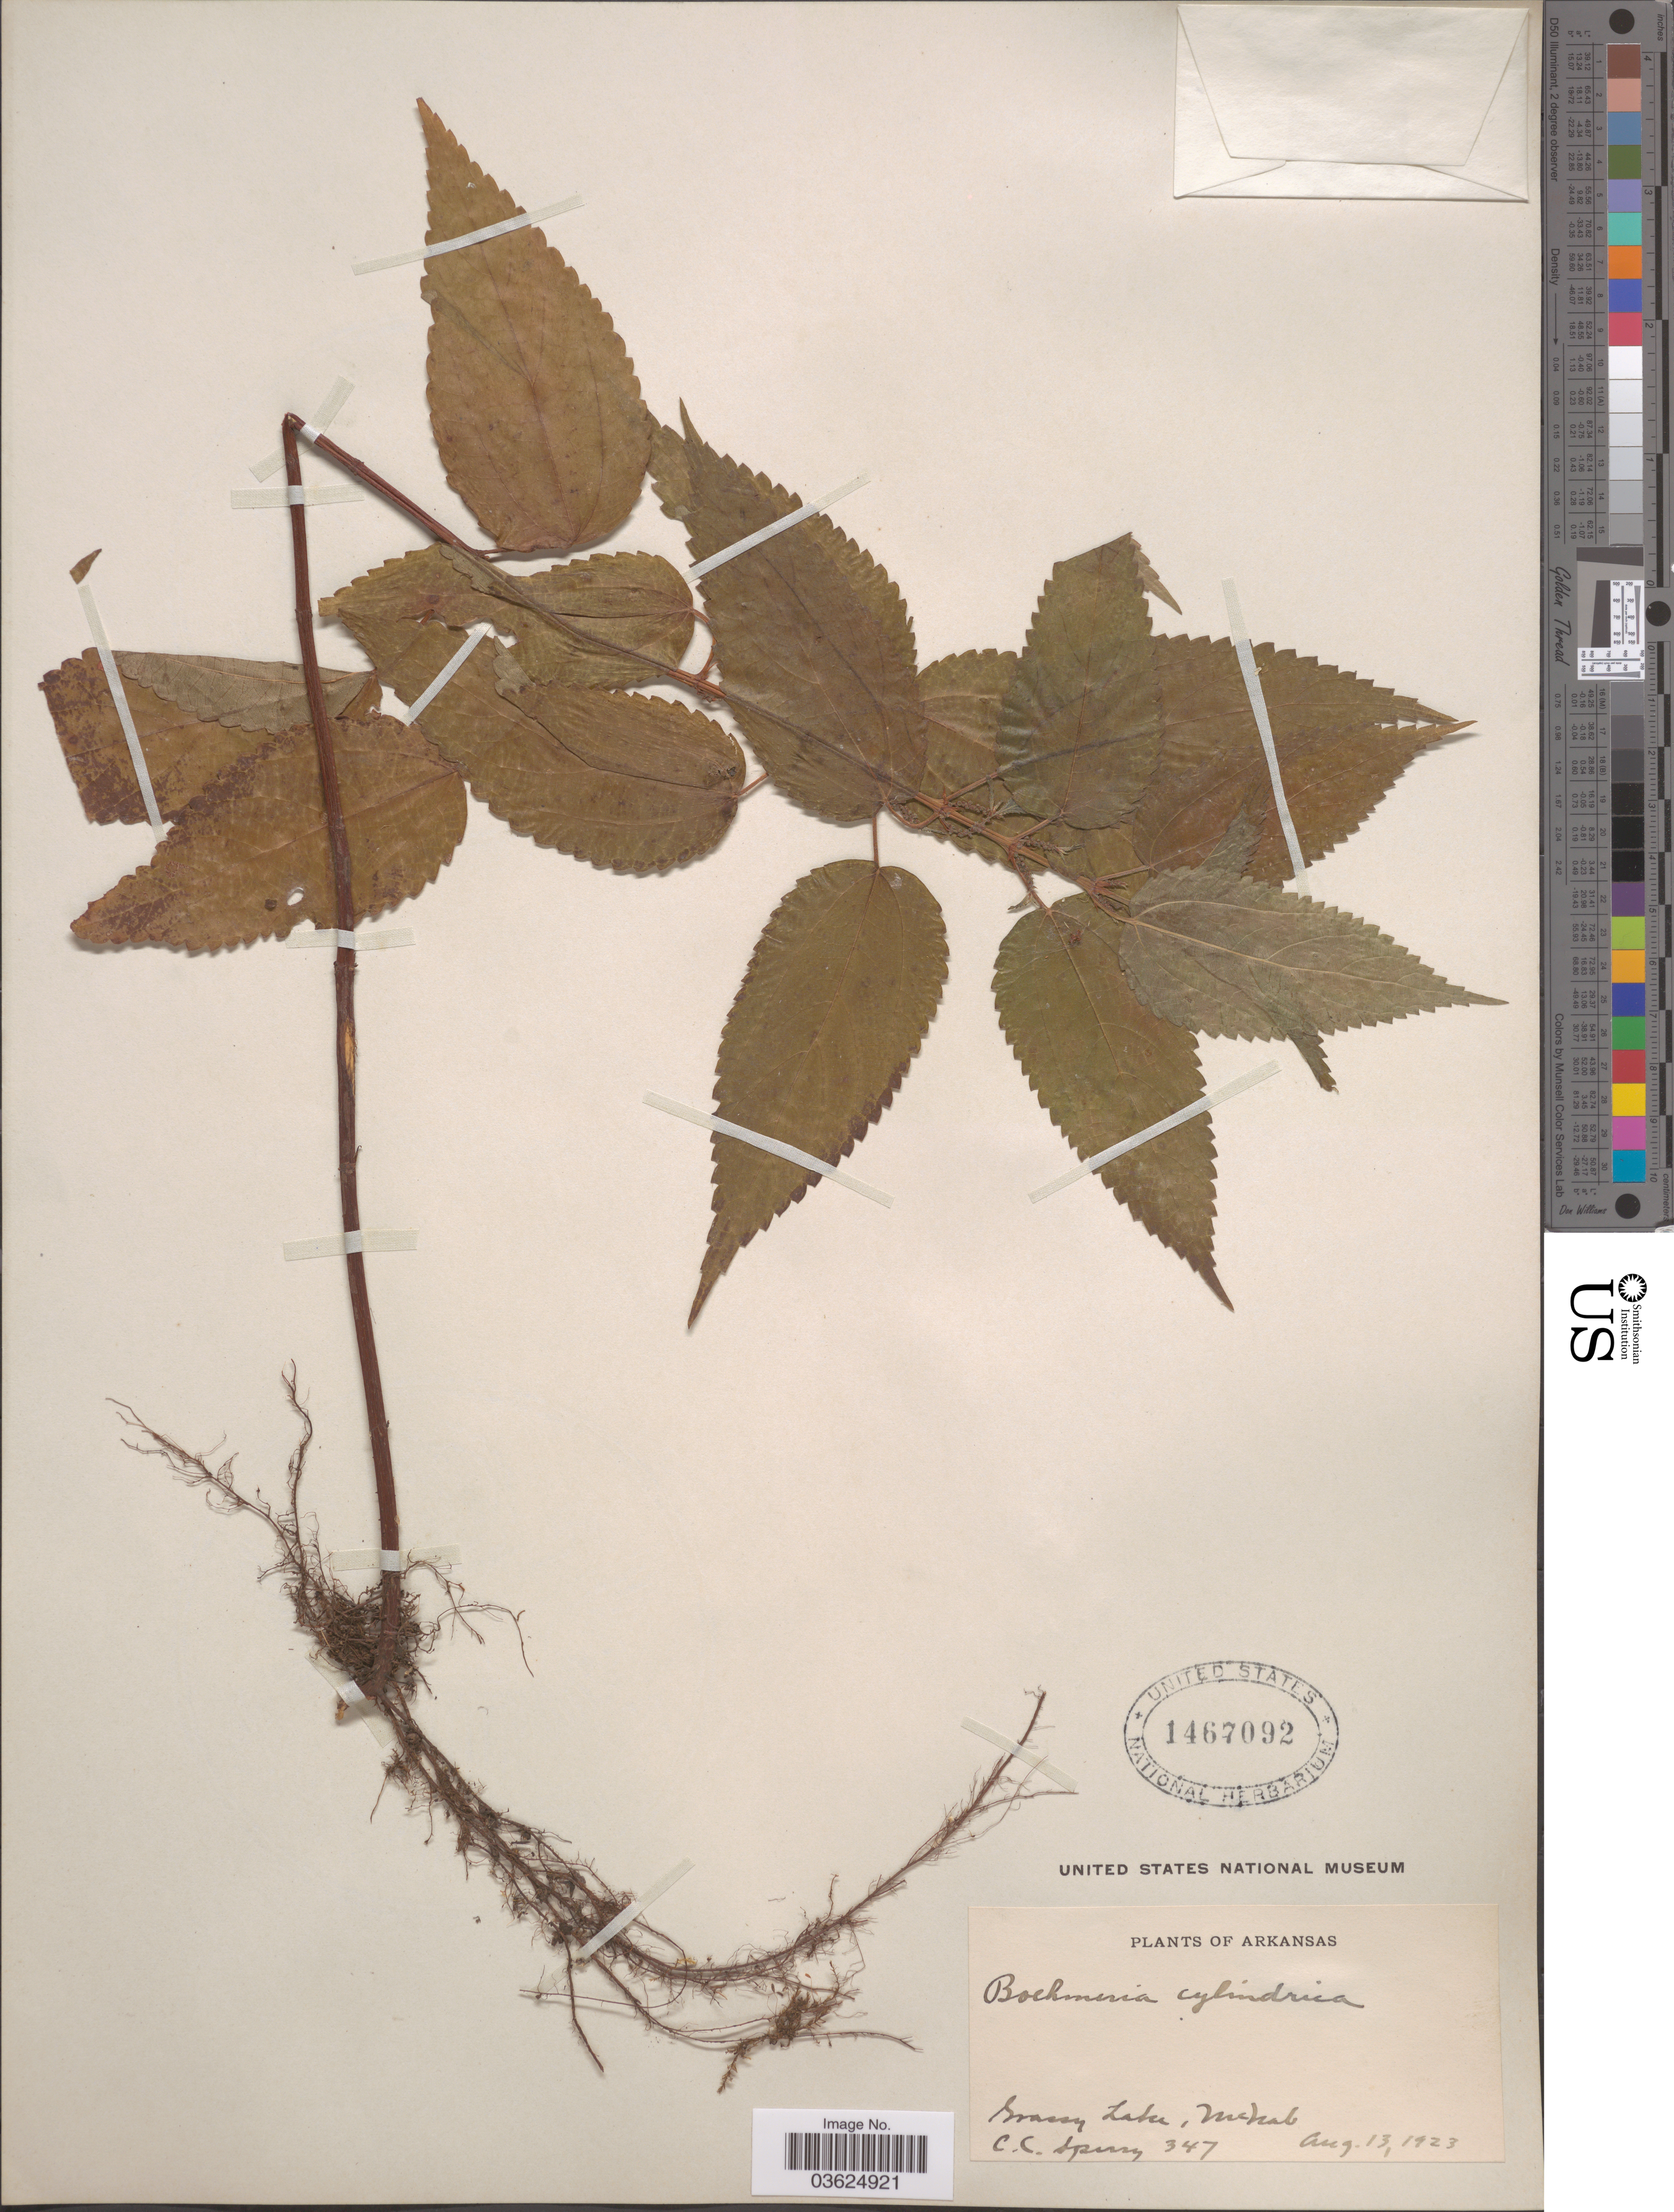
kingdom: Plantae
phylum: Tracheophyta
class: Magnoliopsida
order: Rosales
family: Urticaceae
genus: Boehmeria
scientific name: Boehmeria cylindrica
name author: (L.) Sw.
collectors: C. Spury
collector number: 347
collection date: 1923-08-13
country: United States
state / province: Arkansas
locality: Grassy Lake, McNab.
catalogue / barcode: US 1467092